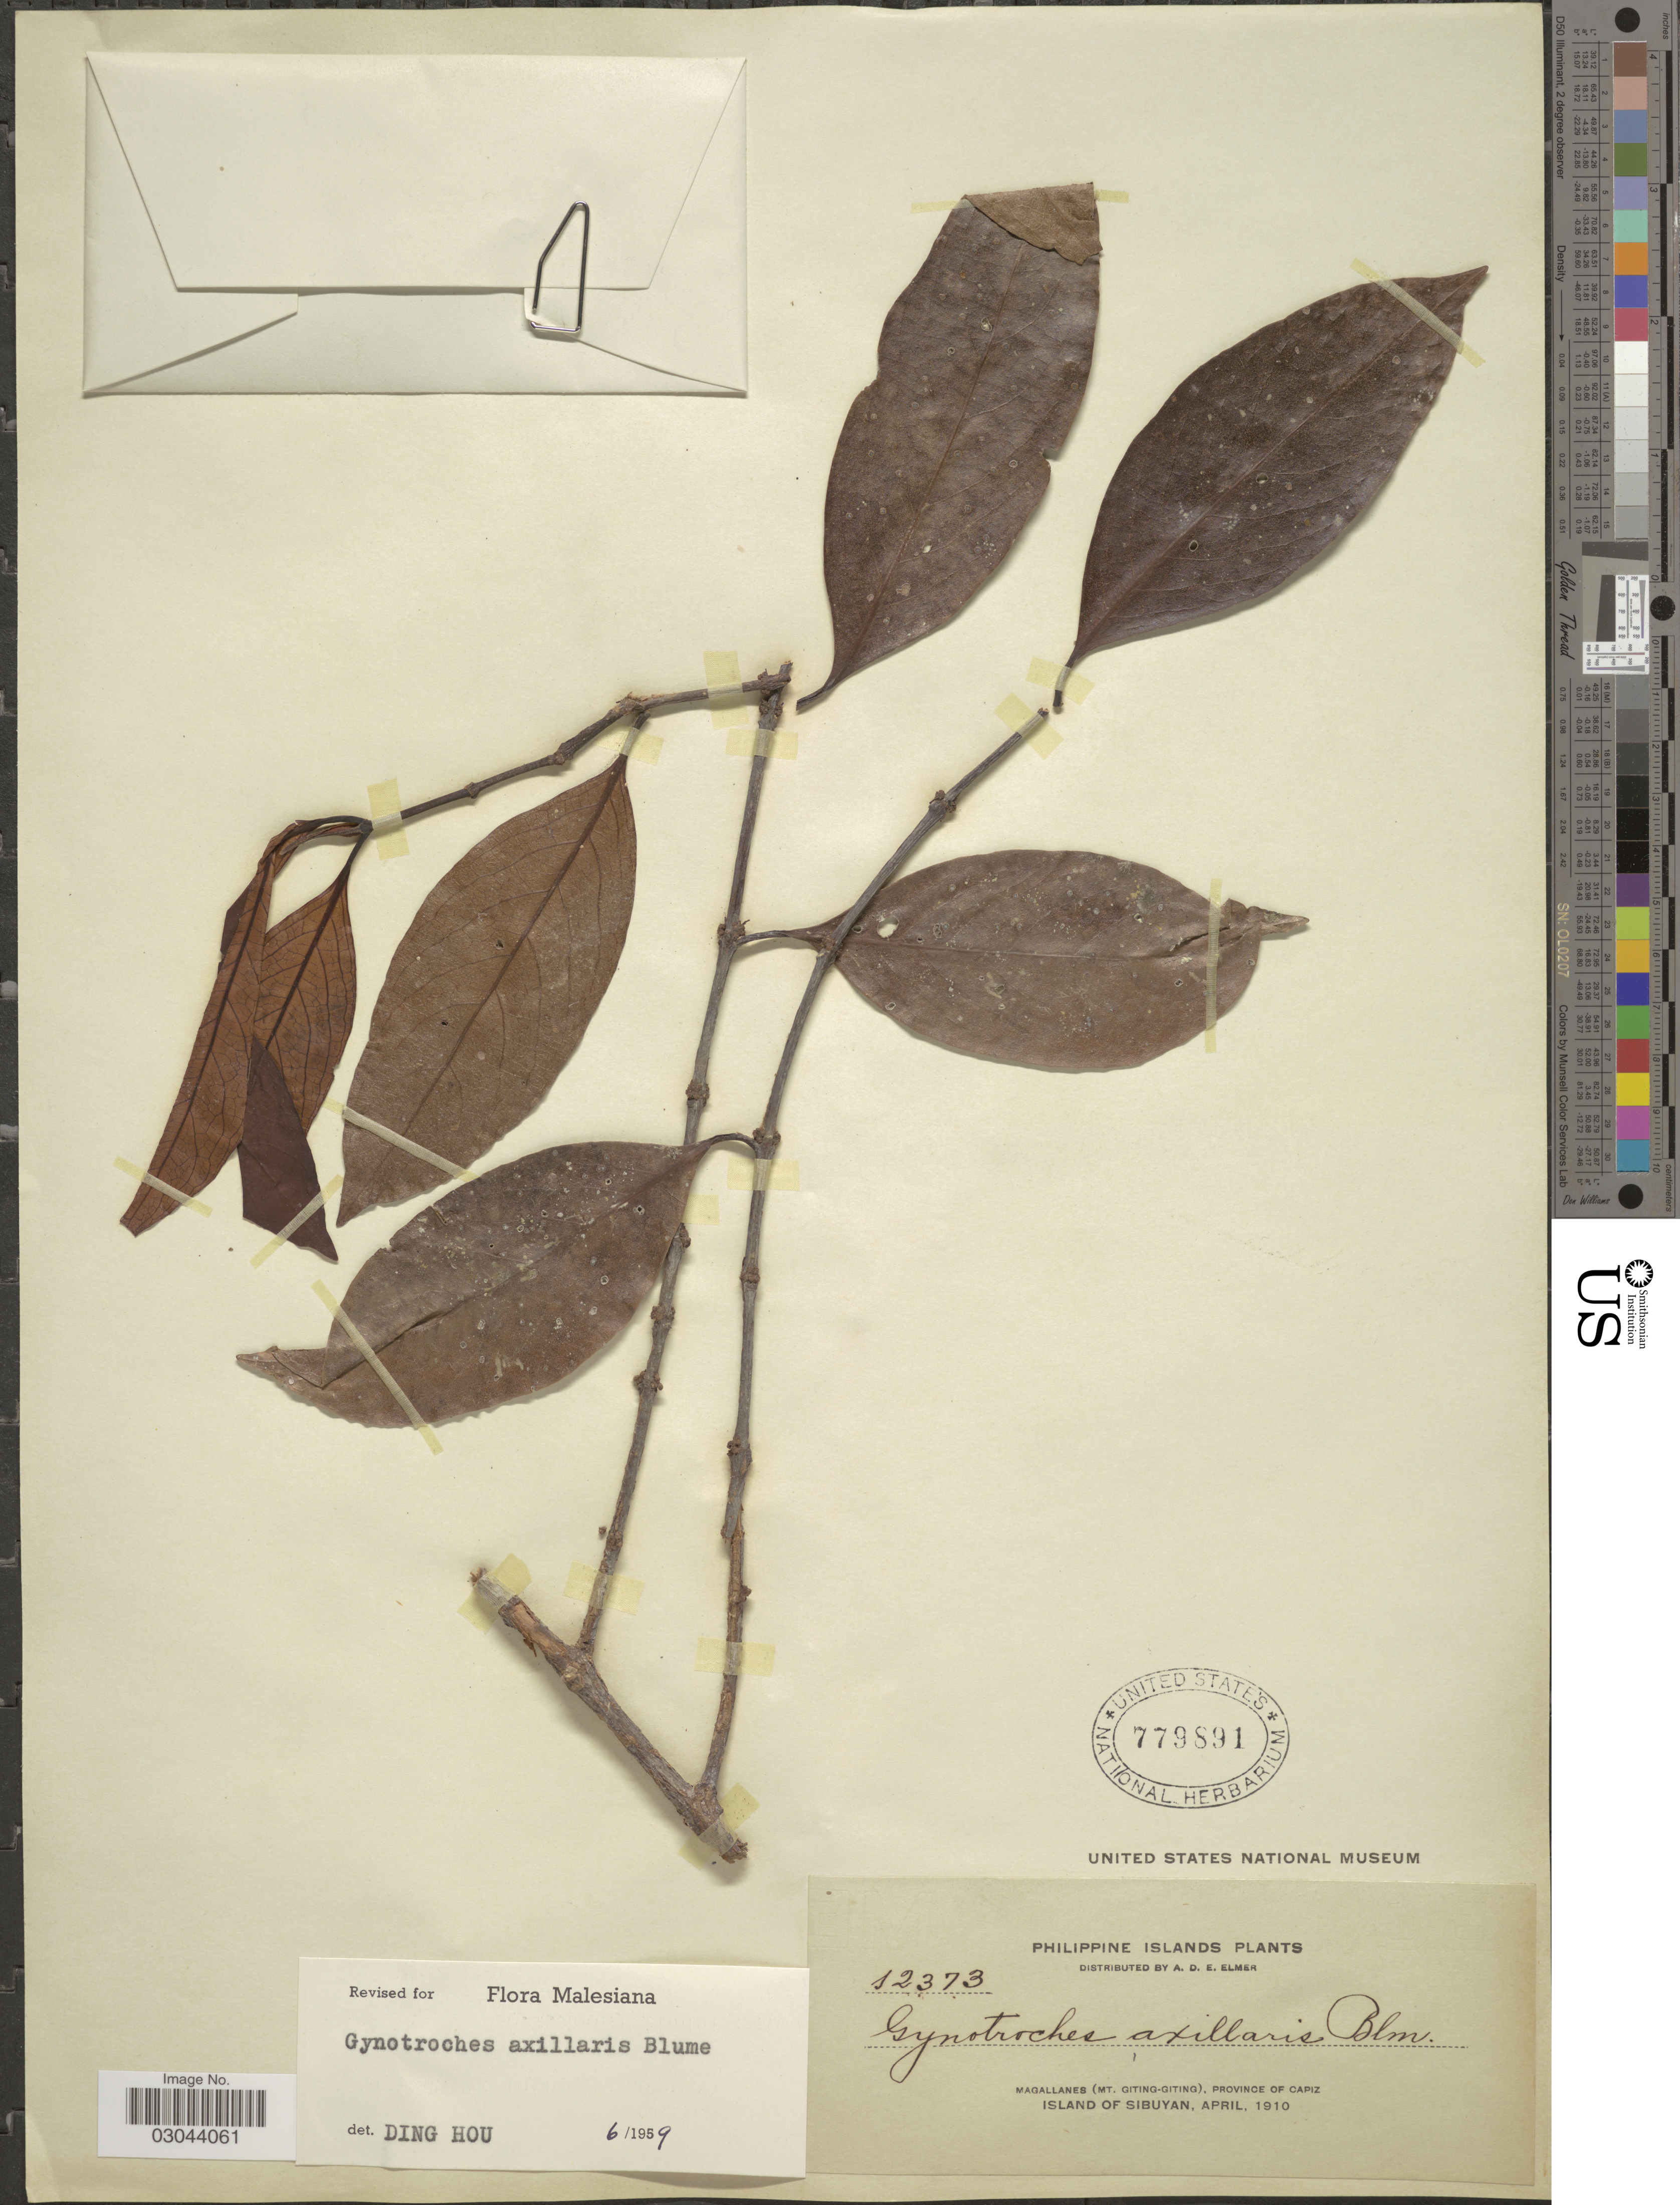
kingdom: Plantae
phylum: Tracheophyta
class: Magnoliopsida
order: Malpighiales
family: Rhizophoraceae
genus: Gynotroches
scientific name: Gynotroches axillaris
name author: Blume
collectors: A. D. E. Elmer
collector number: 12373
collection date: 1910-04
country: Philippines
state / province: Western Visayas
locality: Magallanes (Mt. Giting-Giting), Province of Capiz. Island of Sibuyan.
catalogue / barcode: US 779891